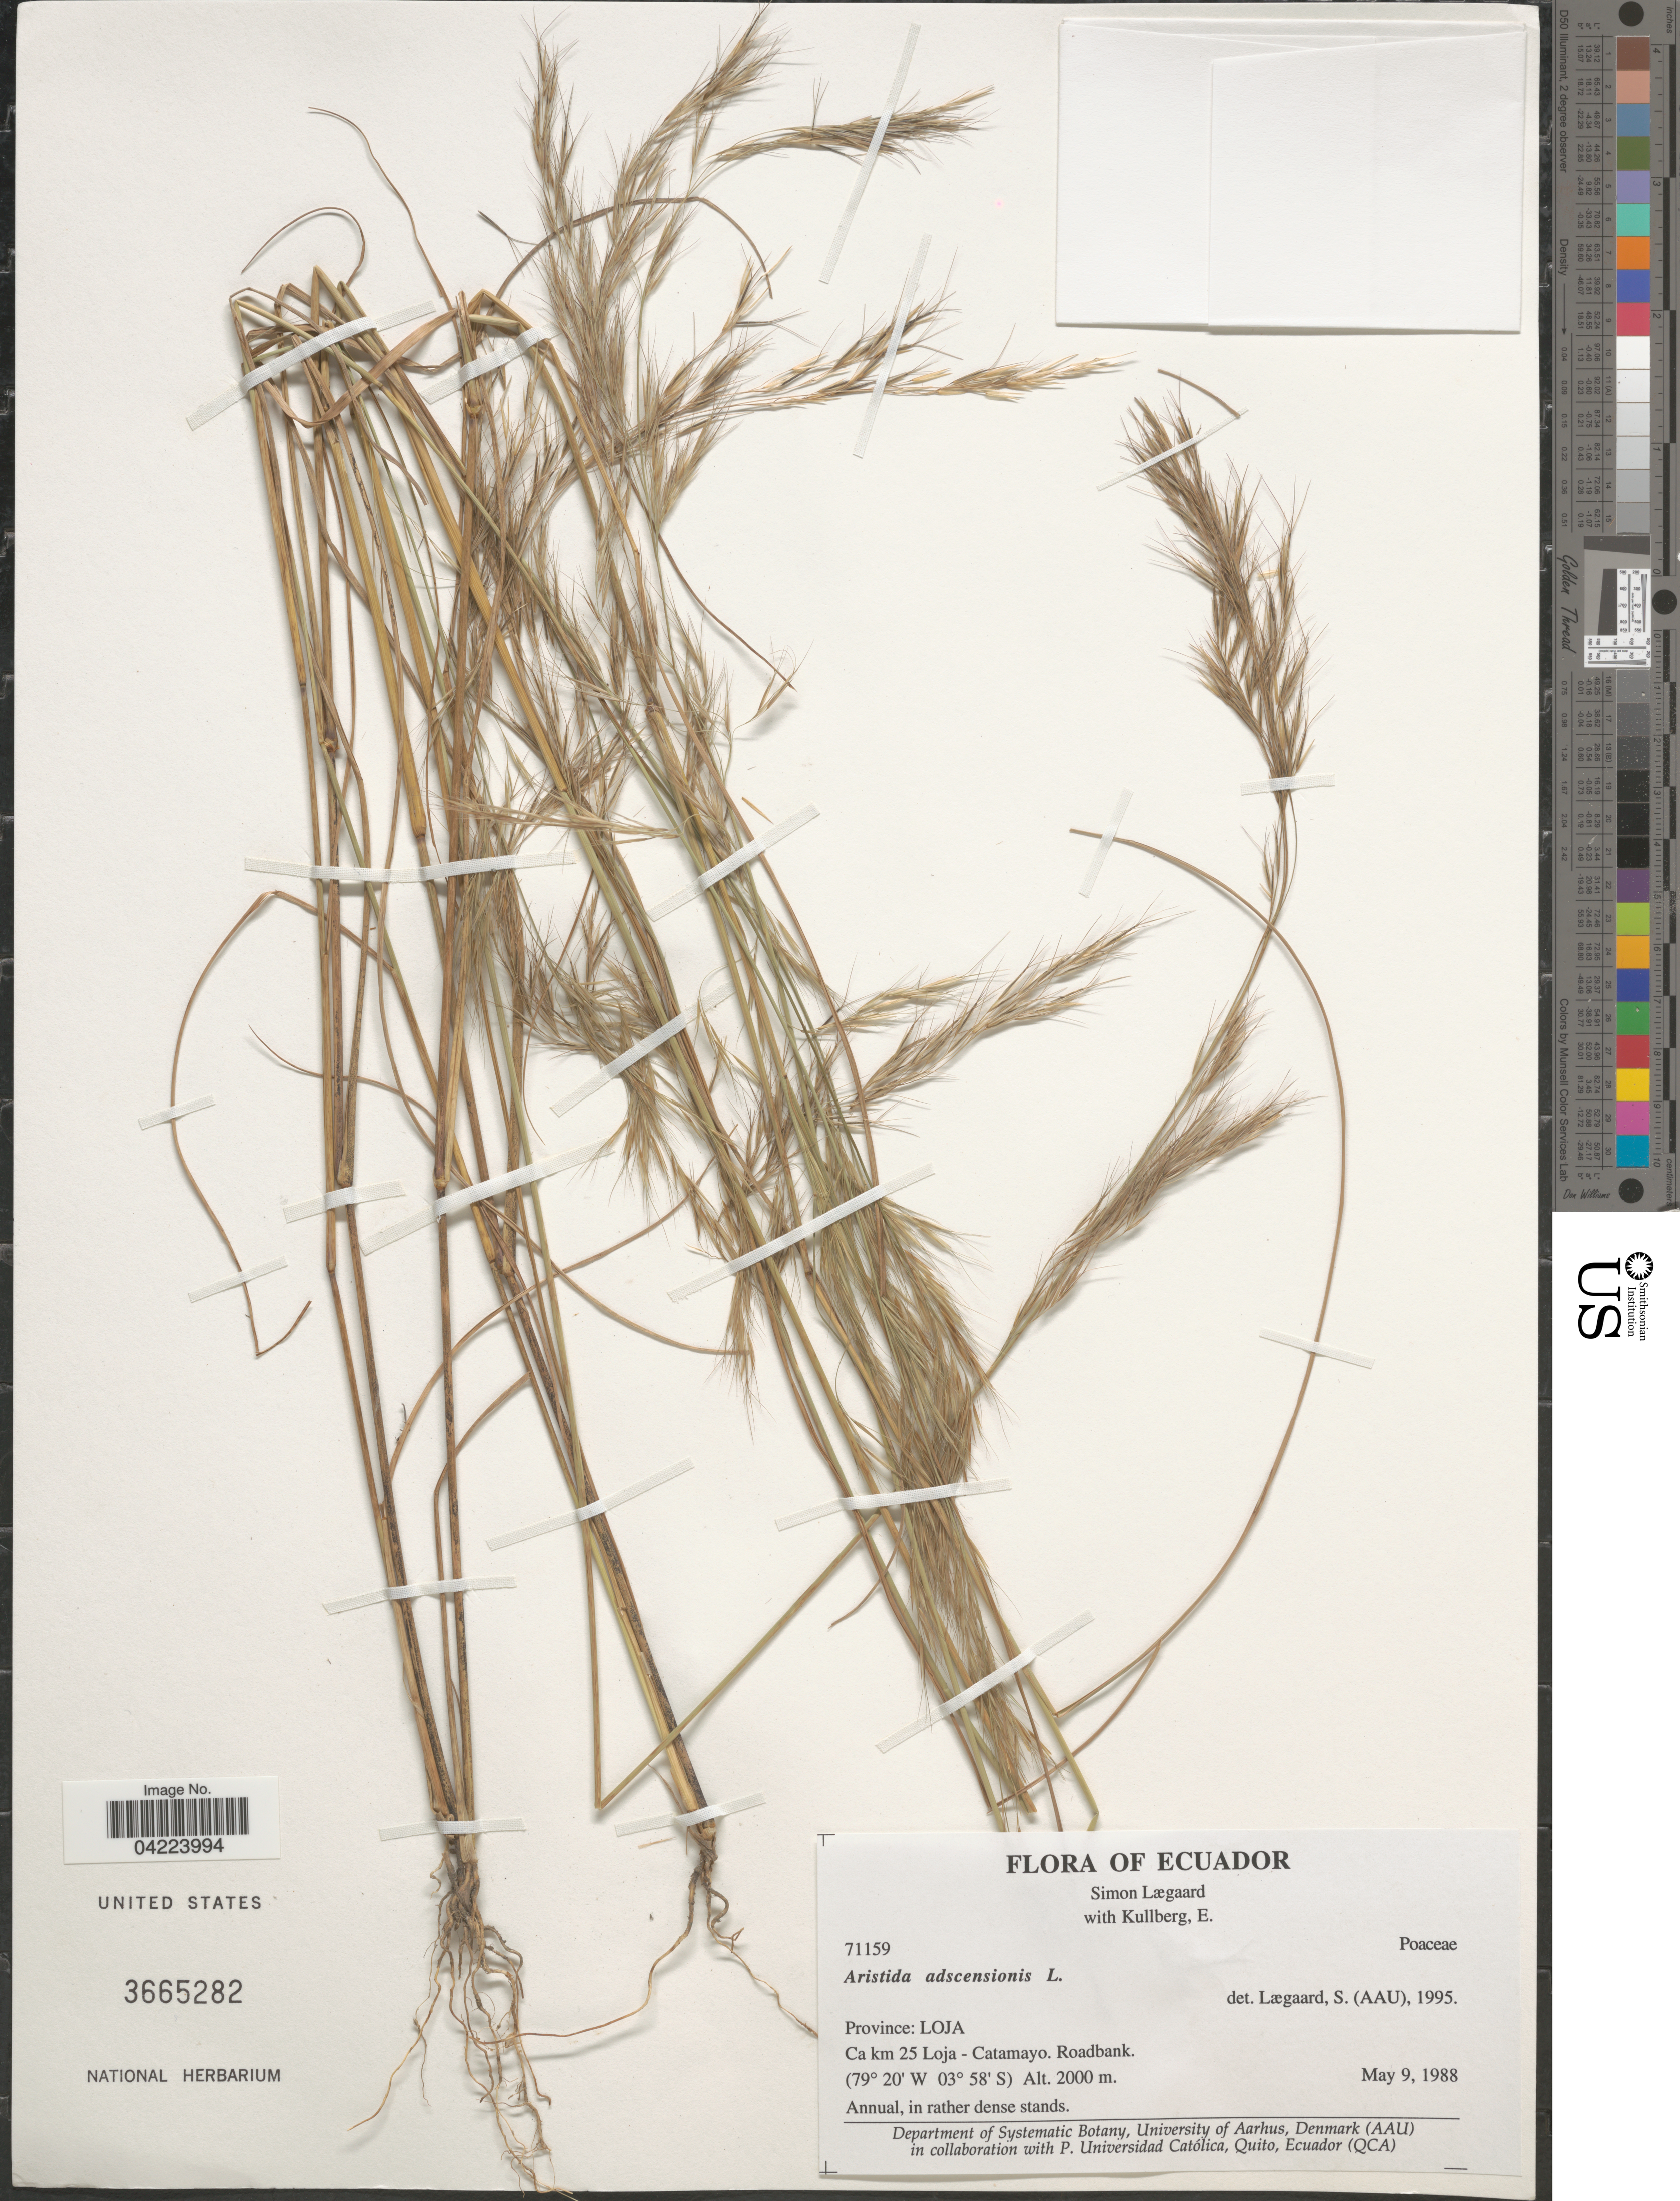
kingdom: Plantae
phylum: Tracheophyta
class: Liliopsida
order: Poales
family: Poaceae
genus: Aristida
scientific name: Aristida adscensionis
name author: L.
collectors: S. Lægaard & E. Kullberg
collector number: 71159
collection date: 1988-05-09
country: Ecuador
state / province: Loja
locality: Ca km 25 Loja - Catamayo. Roadbank. Annual, in rather dense stands.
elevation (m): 2000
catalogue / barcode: US 3665282